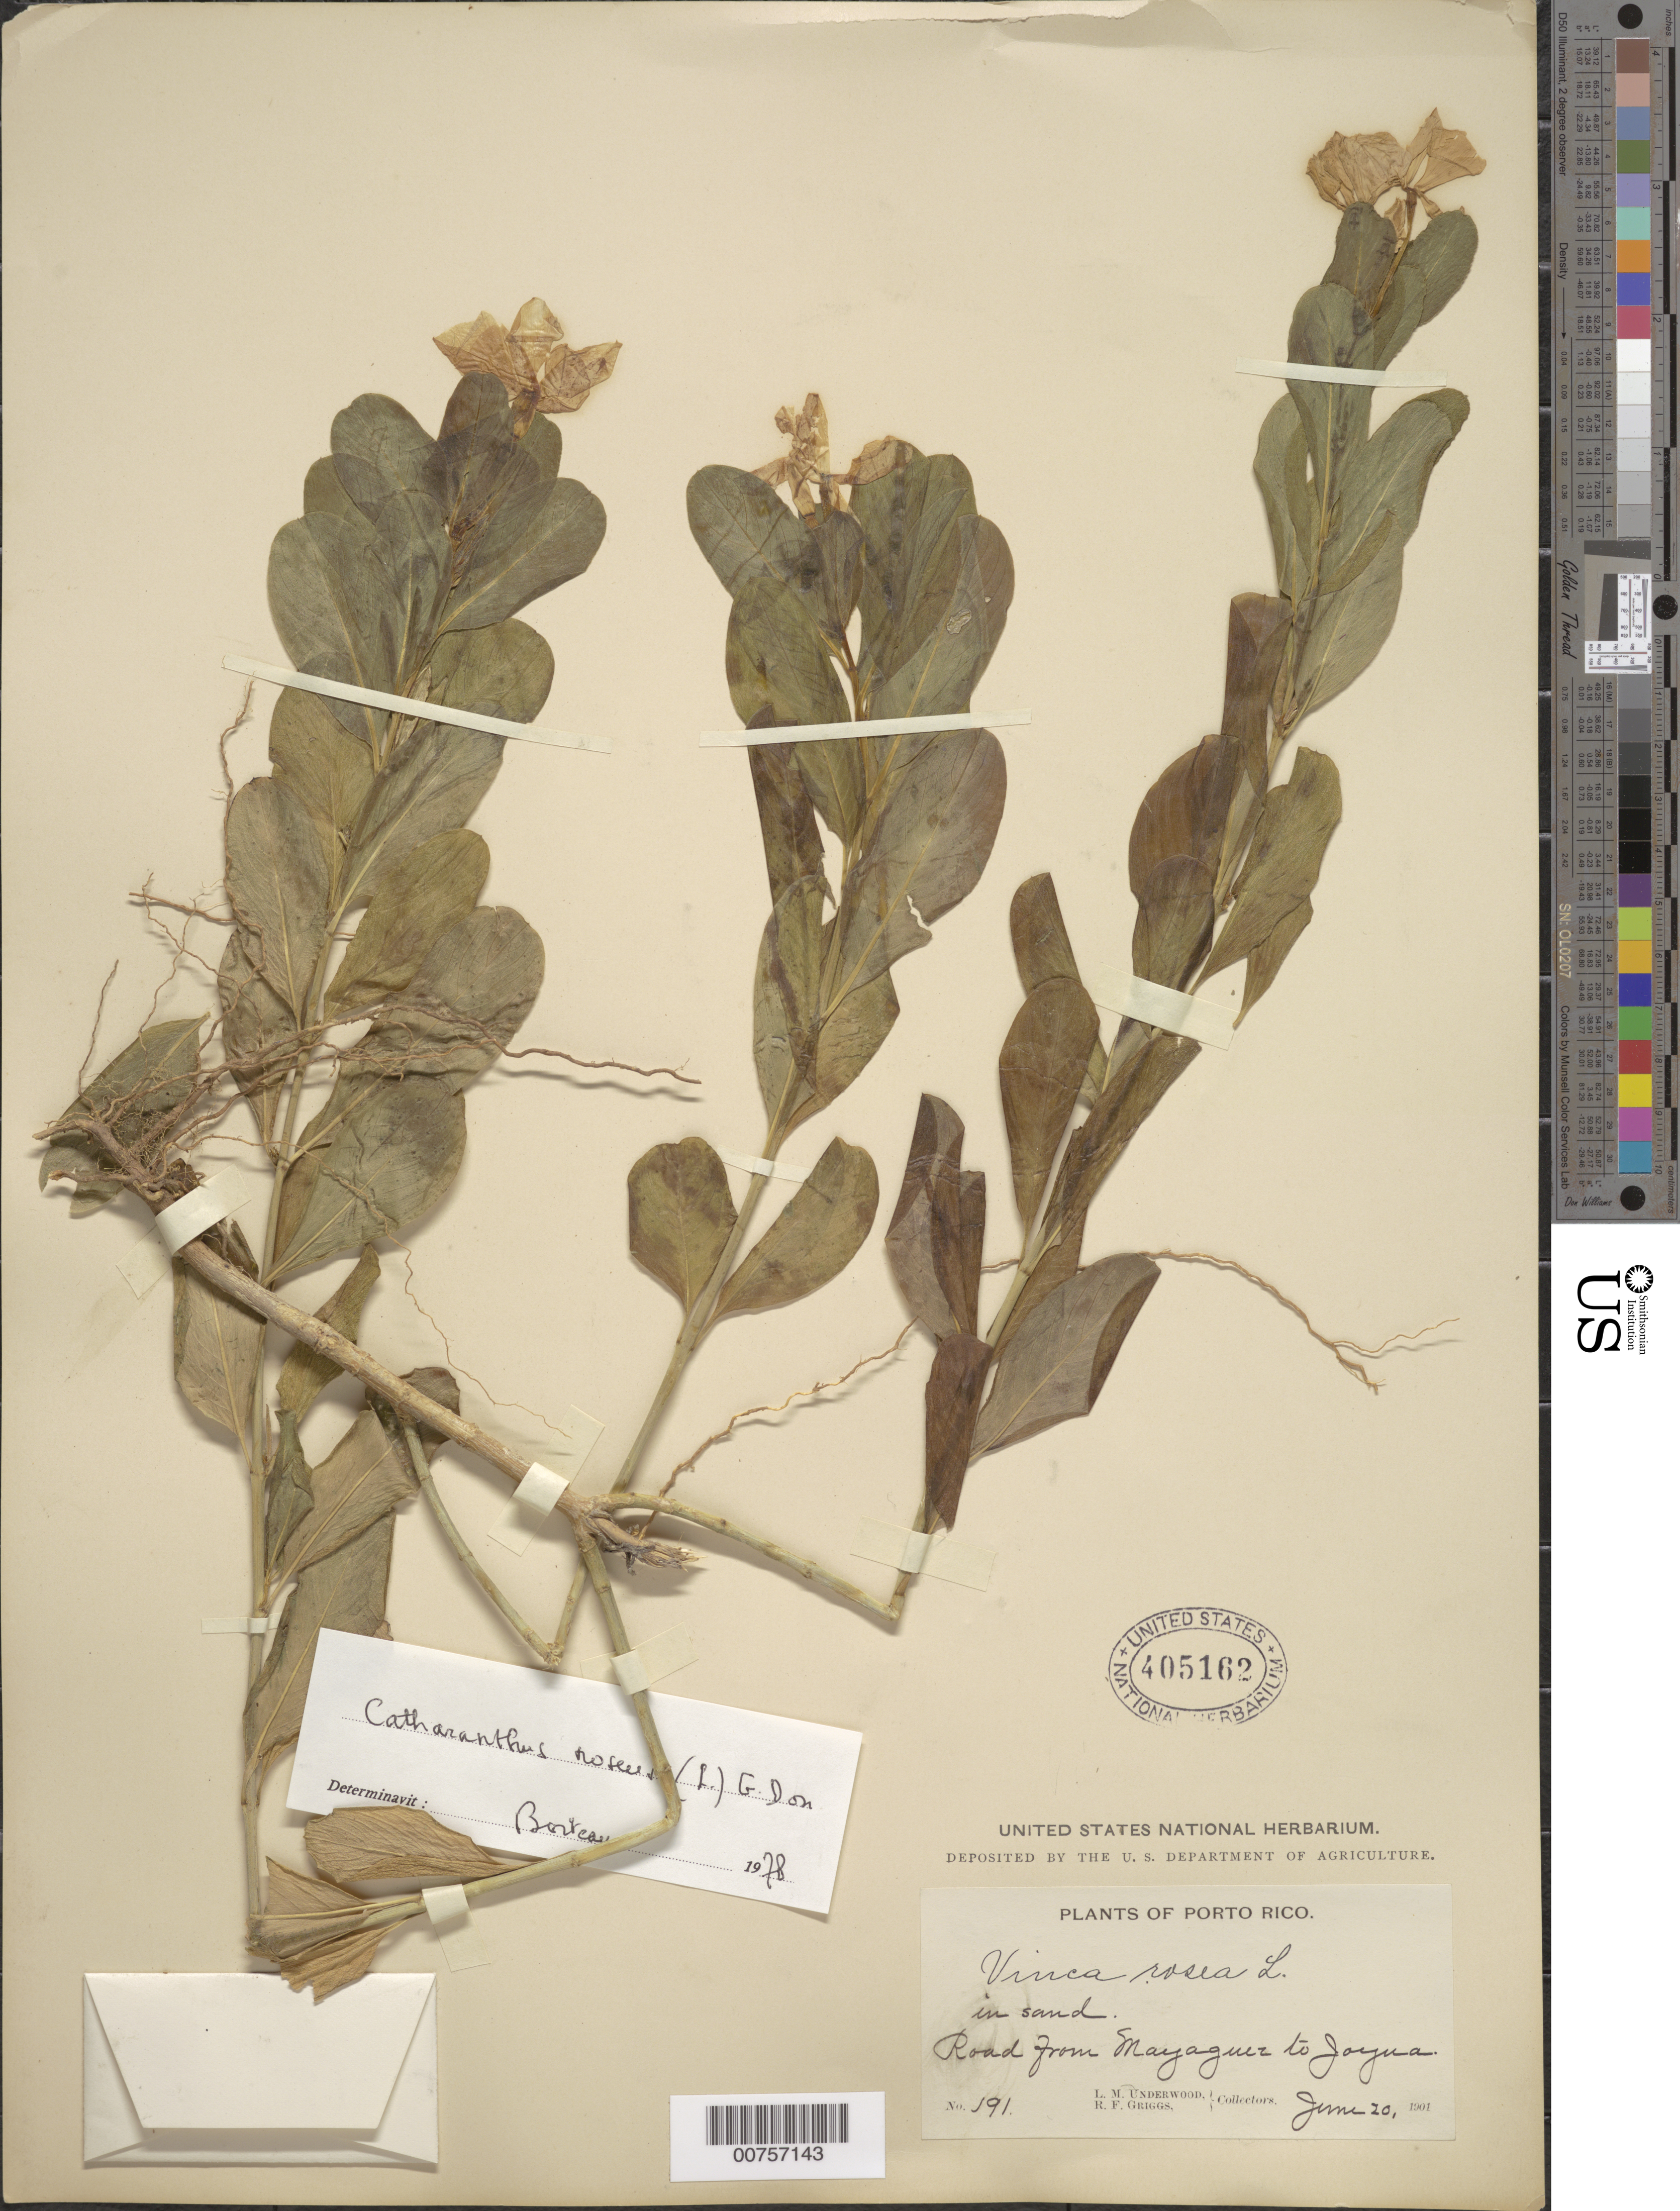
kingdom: Plantae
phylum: Tracheophyta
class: Magnoliopsida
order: Gentianales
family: Apocynaceae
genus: Catharanthus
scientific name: Catharanthus roseus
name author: (L.) G. Don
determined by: Boitreau, --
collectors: L. M. Underwood & R. F. Griggs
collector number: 191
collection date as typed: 20 Jun 1901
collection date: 1901-06-20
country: Puerto Rico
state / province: Mayagüez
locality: Road from Mayaguez to Jayua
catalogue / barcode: US 405162